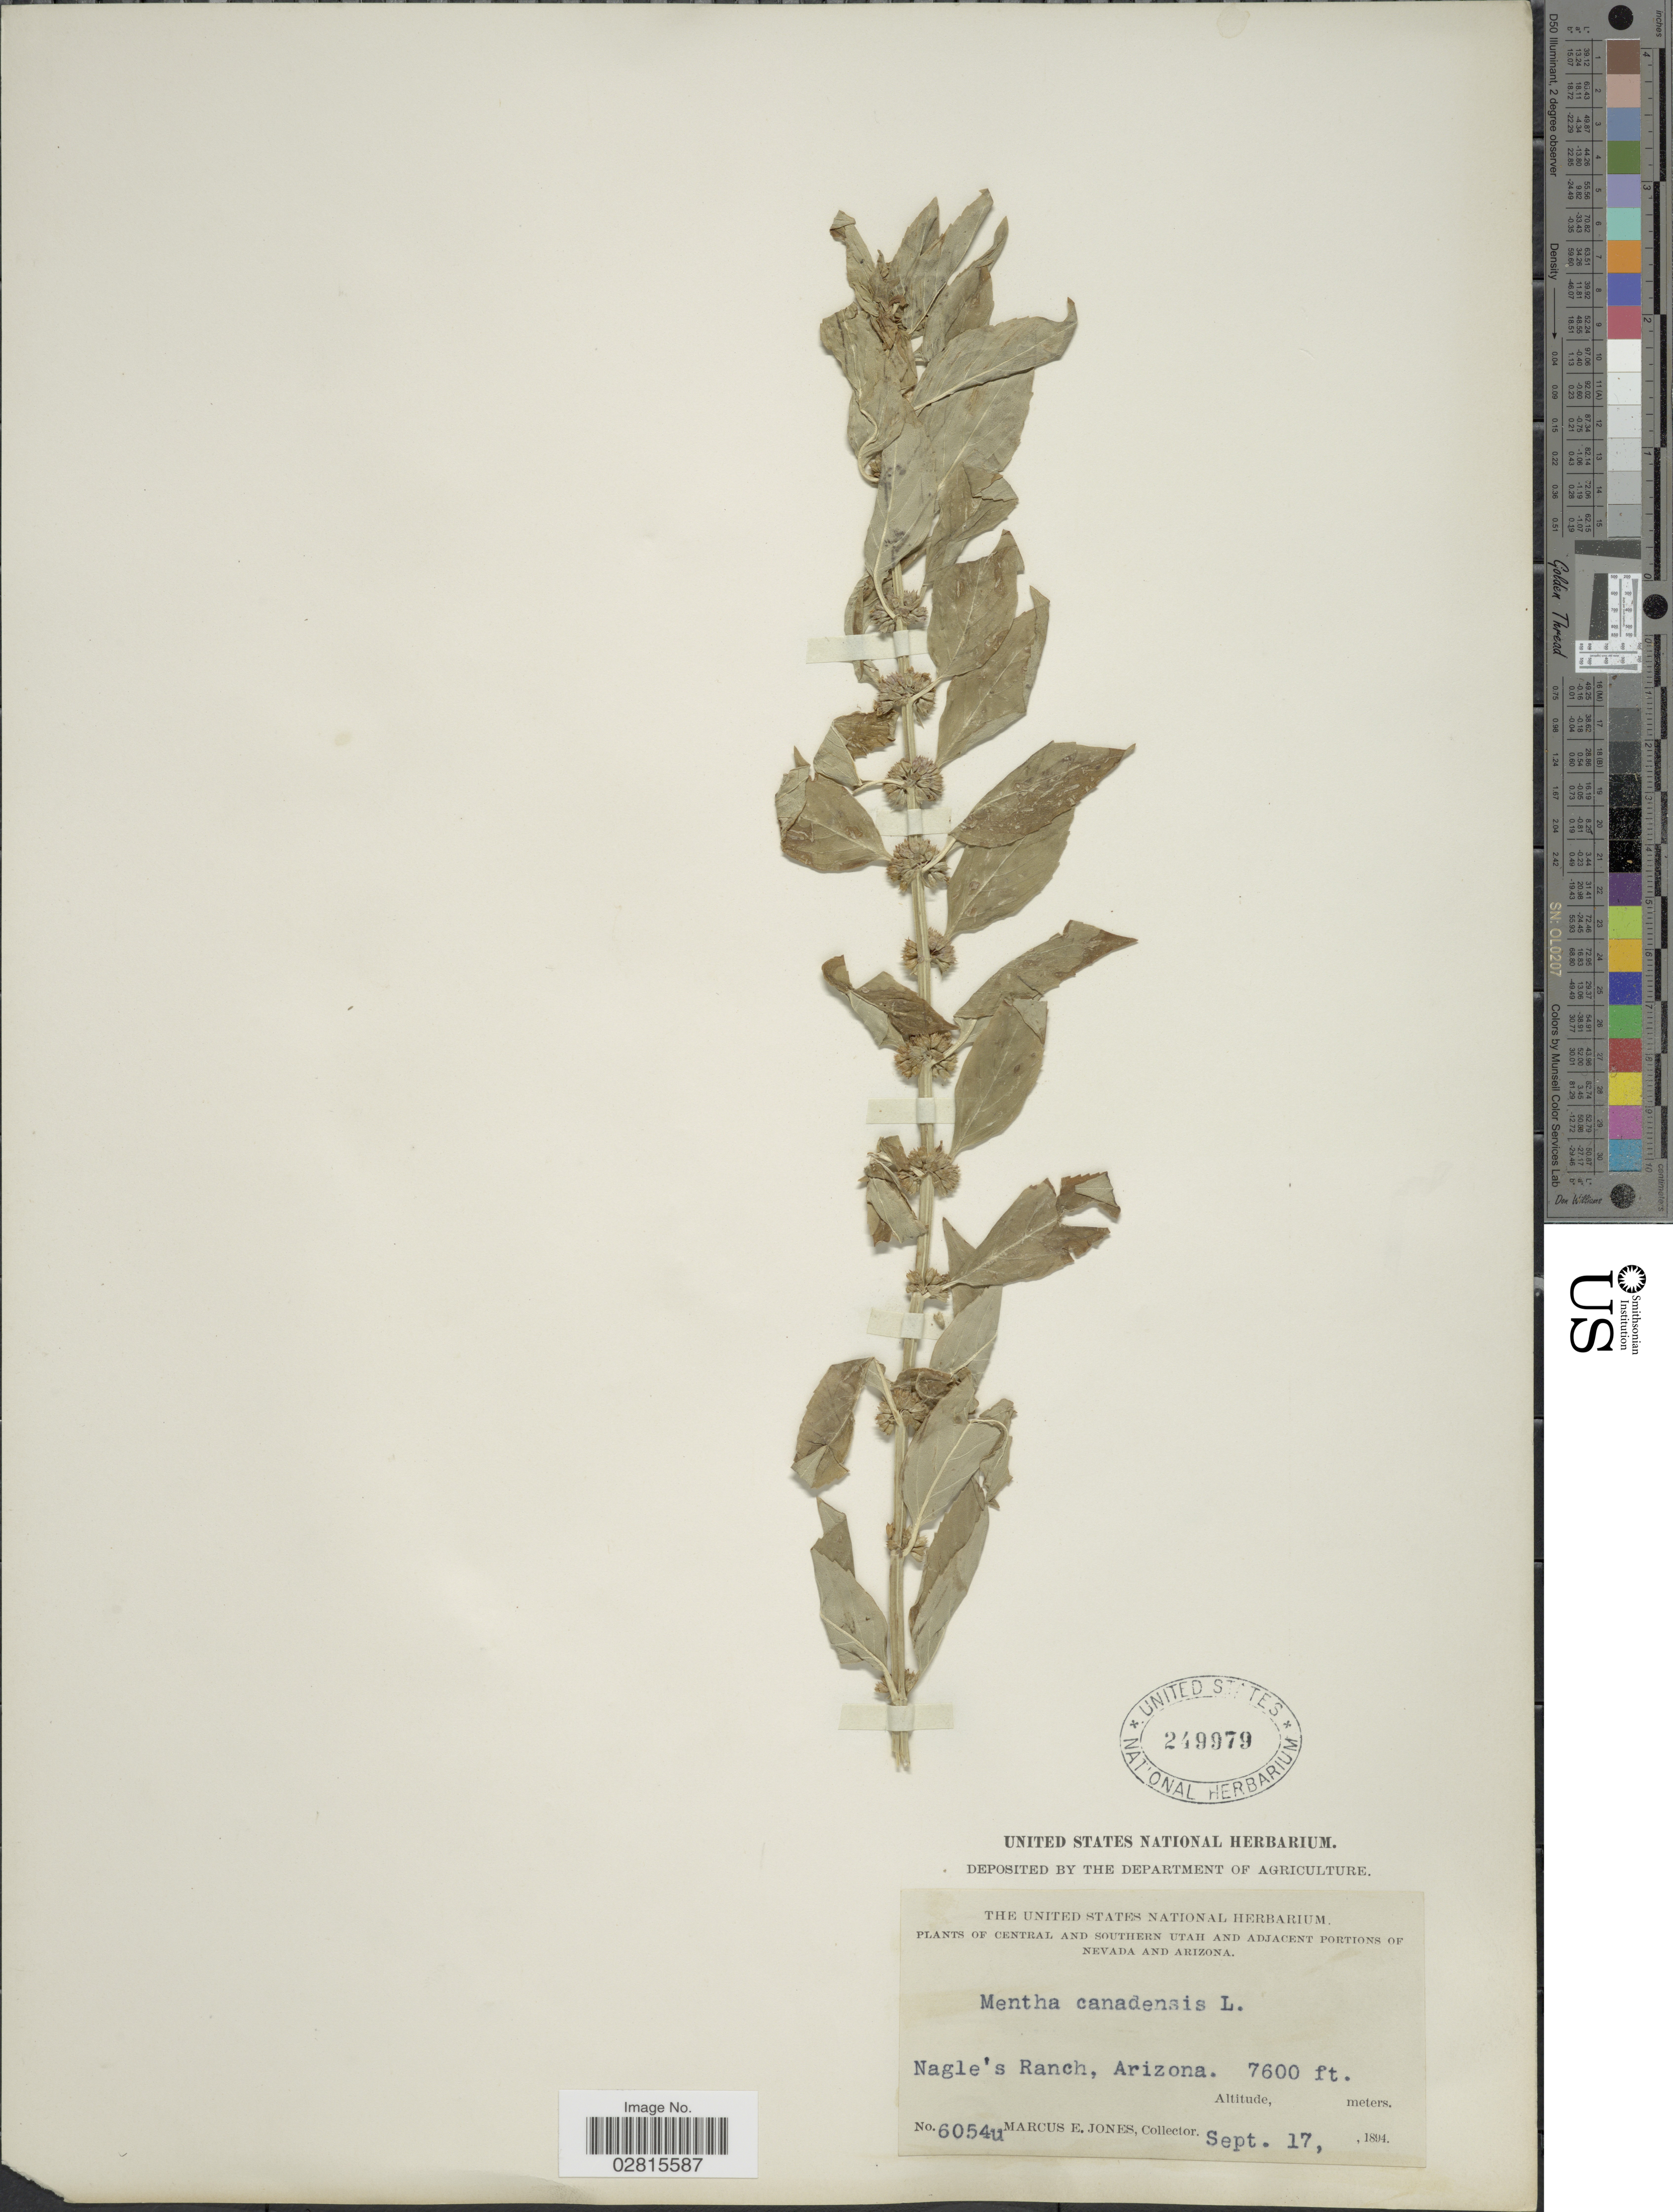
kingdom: Plantae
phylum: Tracheophyta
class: Magnoliopsida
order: Lamiales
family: Lamiaceae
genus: Mentha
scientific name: Mentha penardii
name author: (Briq.) Rydb.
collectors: M. E. Jones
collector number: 6054u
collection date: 1894-09-17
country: United States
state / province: Arizona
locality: Nagle's Ranch.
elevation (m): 2316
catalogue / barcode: US 249979